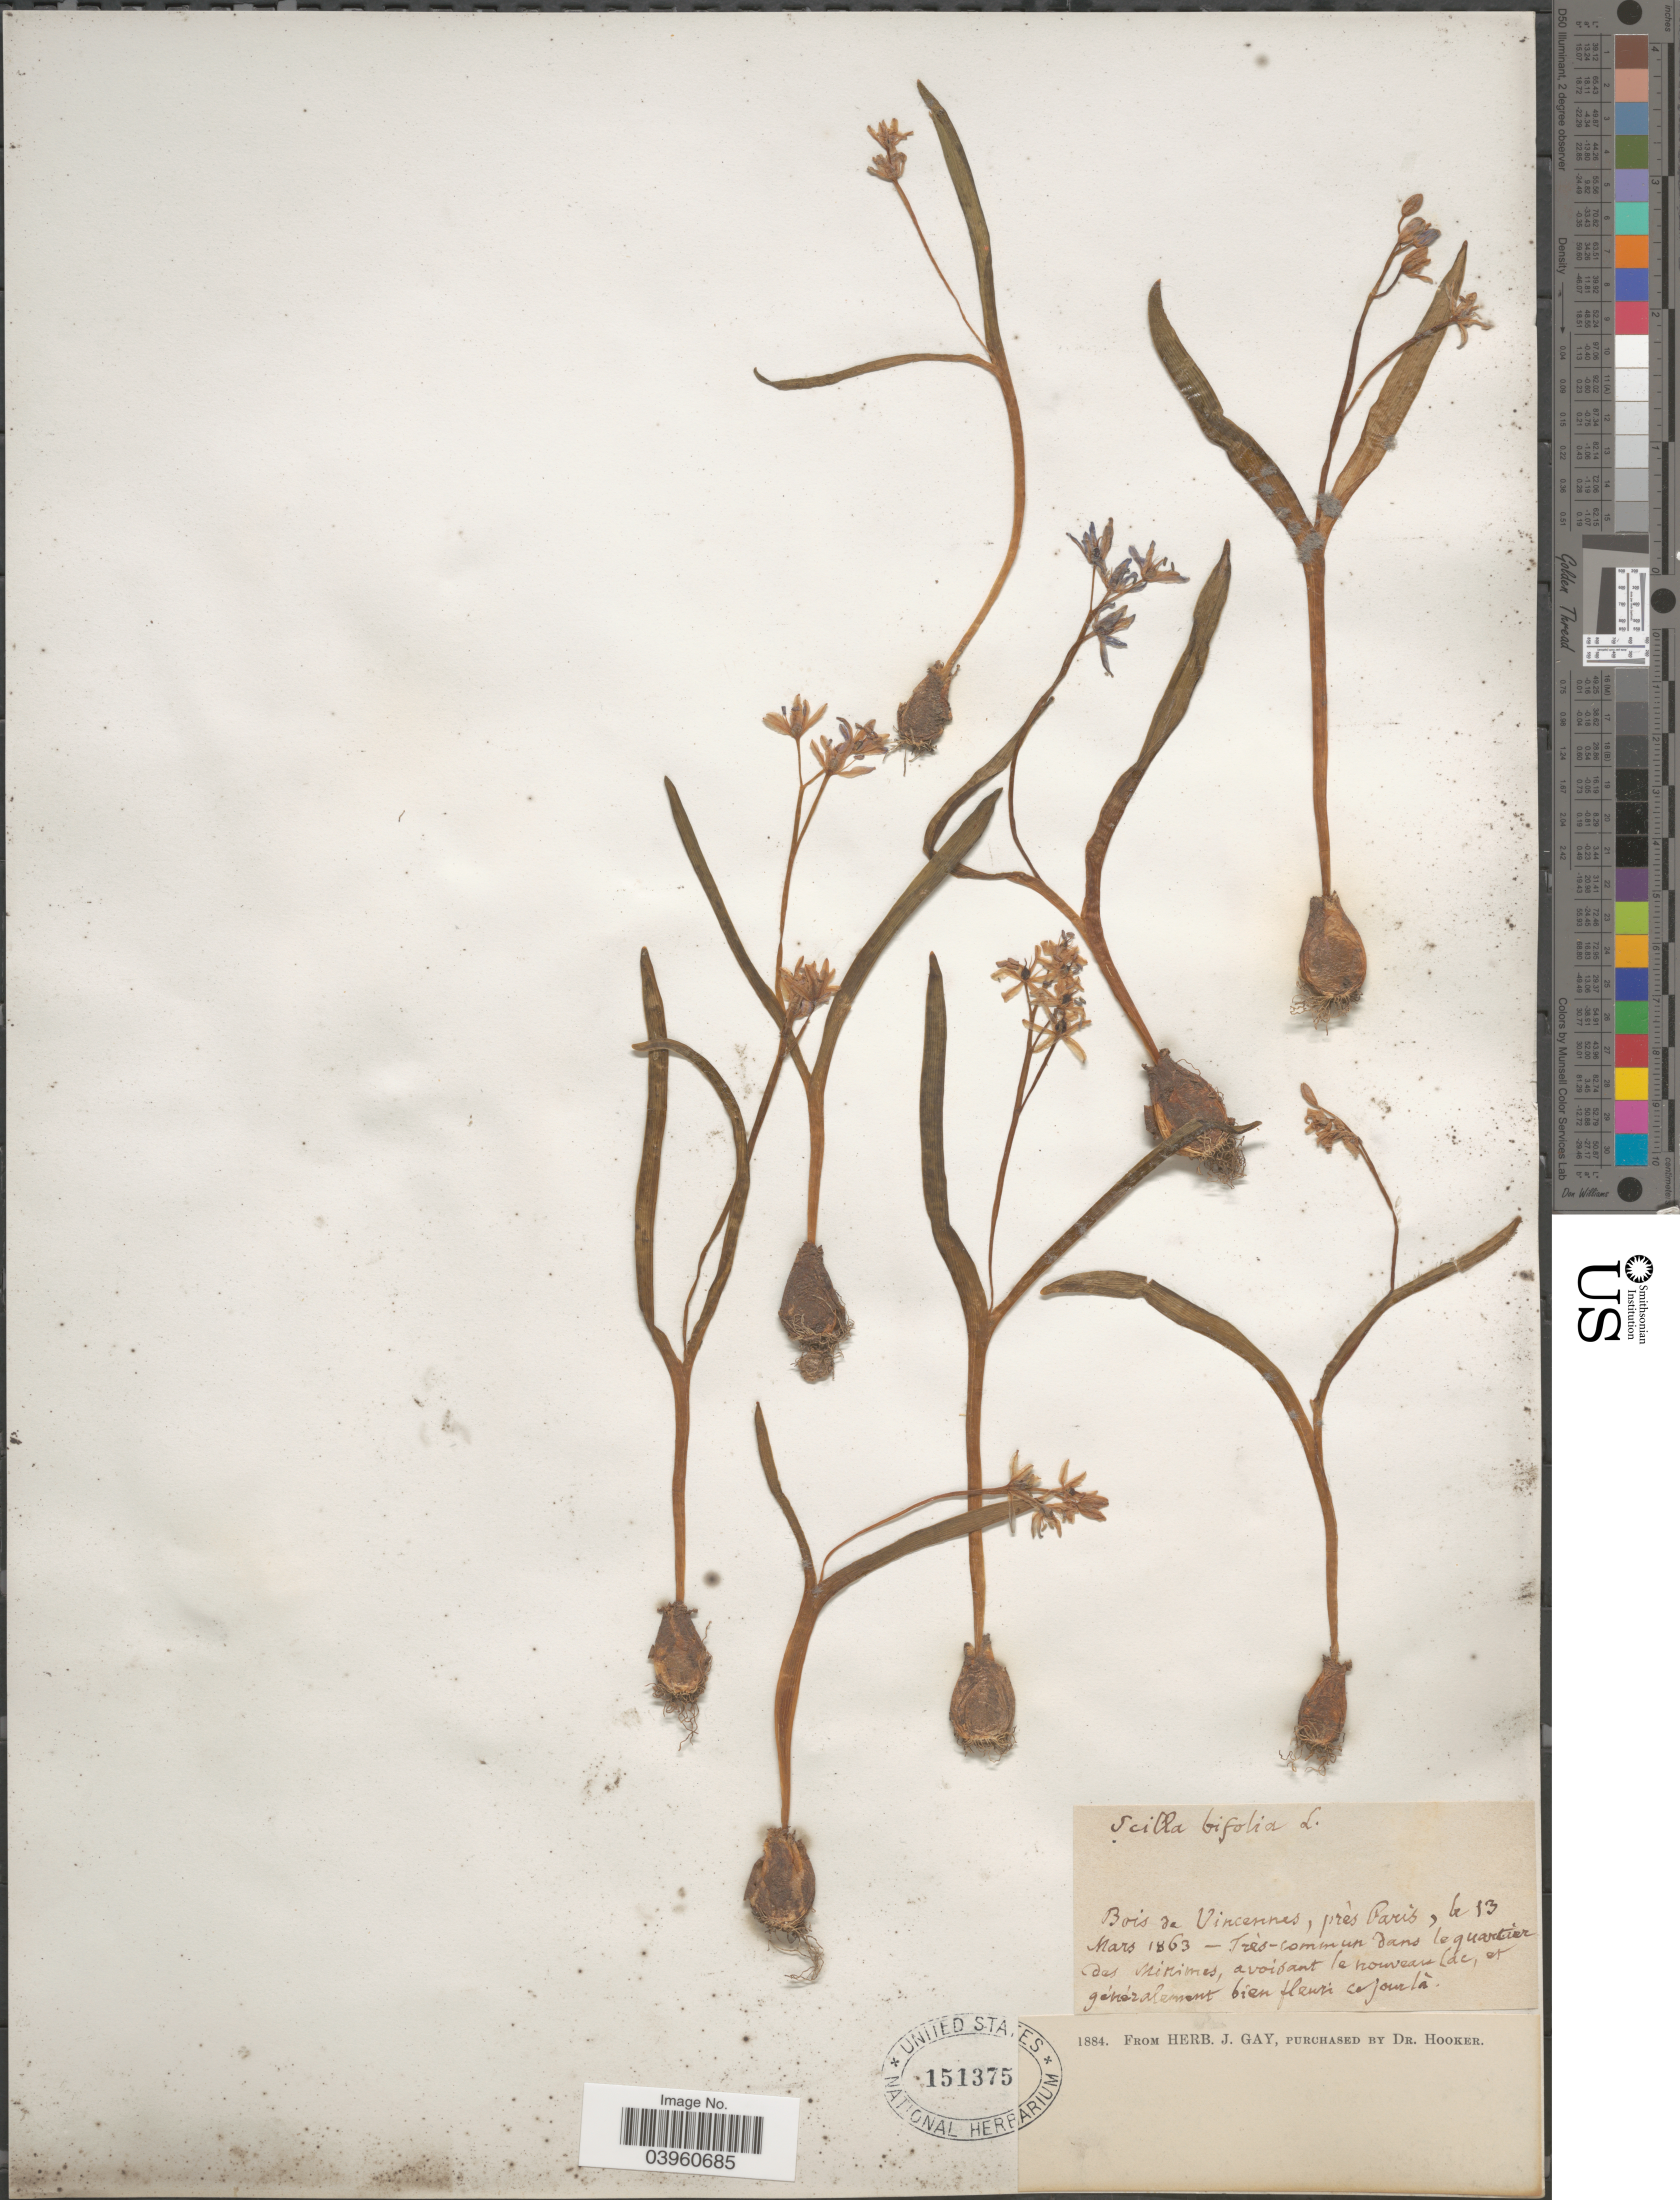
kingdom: Plantae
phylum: Tracheophyta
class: Liliopsida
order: Asparagales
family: Asparagaceae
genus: Scilla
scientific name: Scilla bifolia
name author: L.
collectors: ex herb. J. Gay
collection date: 1863-03-13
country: France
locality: Bois de Vincennes, près Paris.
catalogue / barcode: US 151375